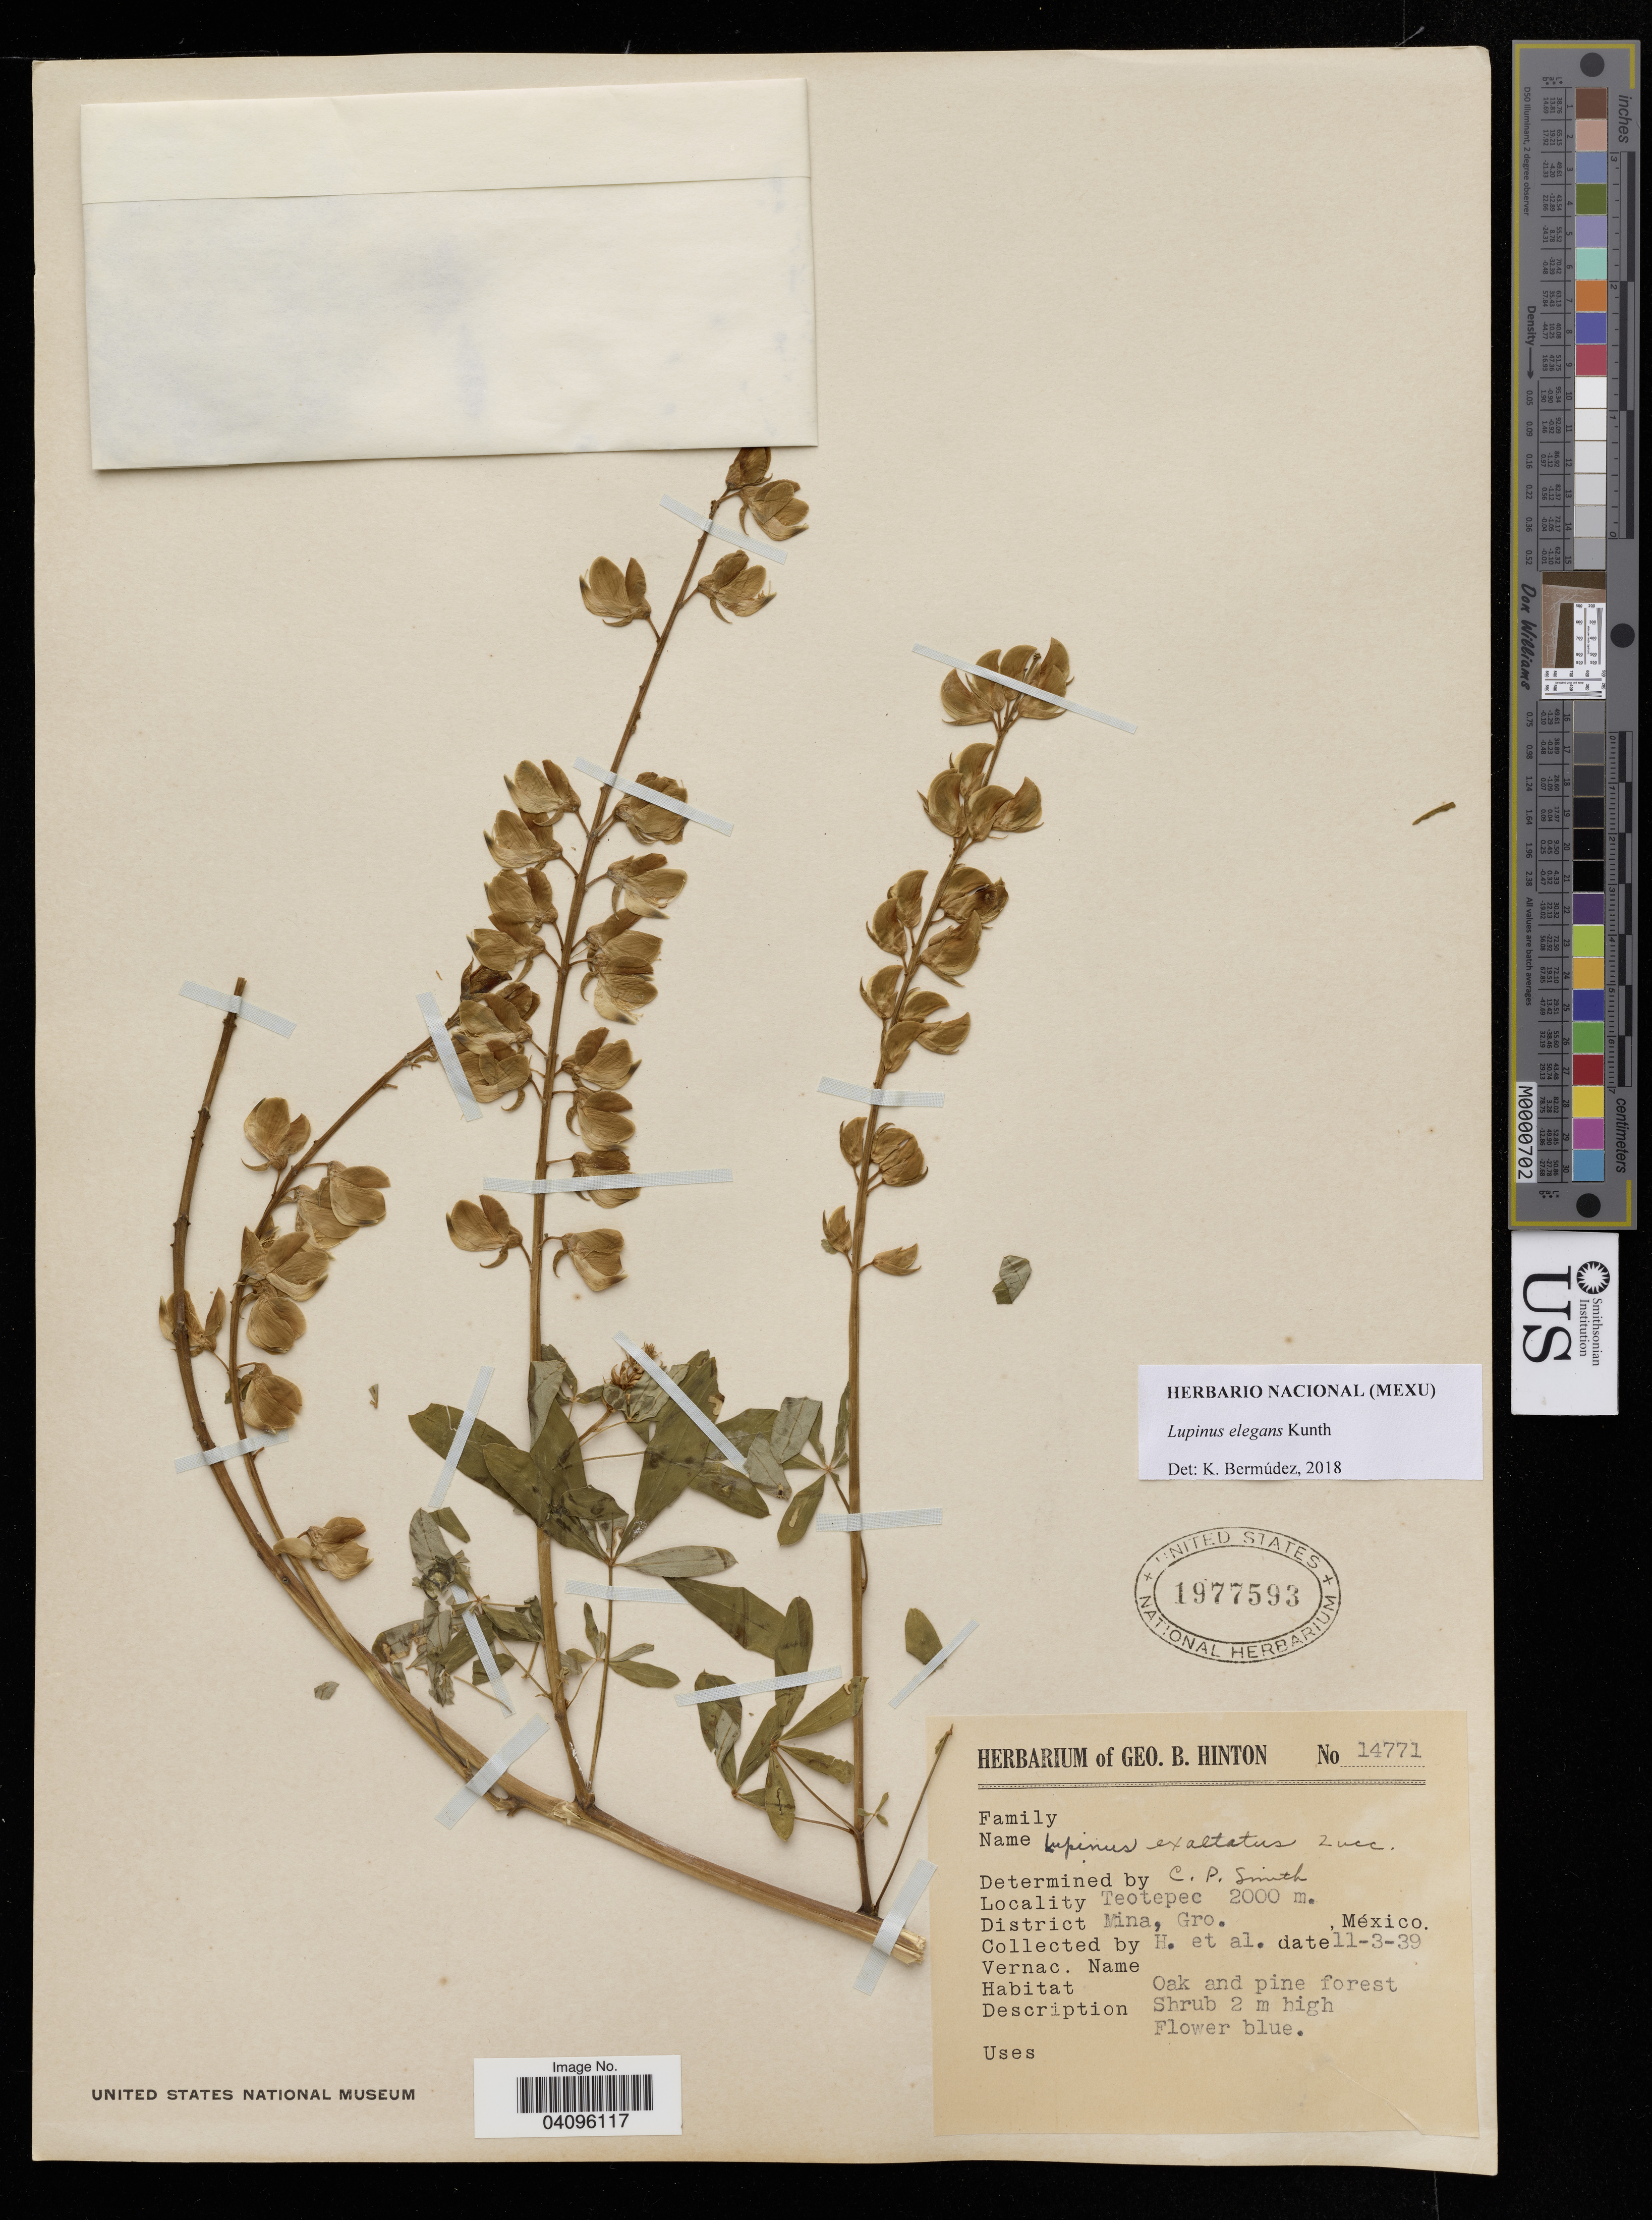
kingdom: Plantae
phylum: Tracheophyta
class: Magnoliopsida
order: Fabales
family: Fabaceae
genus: Lupinus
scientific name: Lupinus elegans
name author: Kunth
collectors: G. B. Hinton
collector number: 14771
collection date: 1939-03-11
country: Mexico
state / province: Guerrero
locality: Teotepec, Mina.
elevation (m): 2000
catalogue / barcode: US 1977593